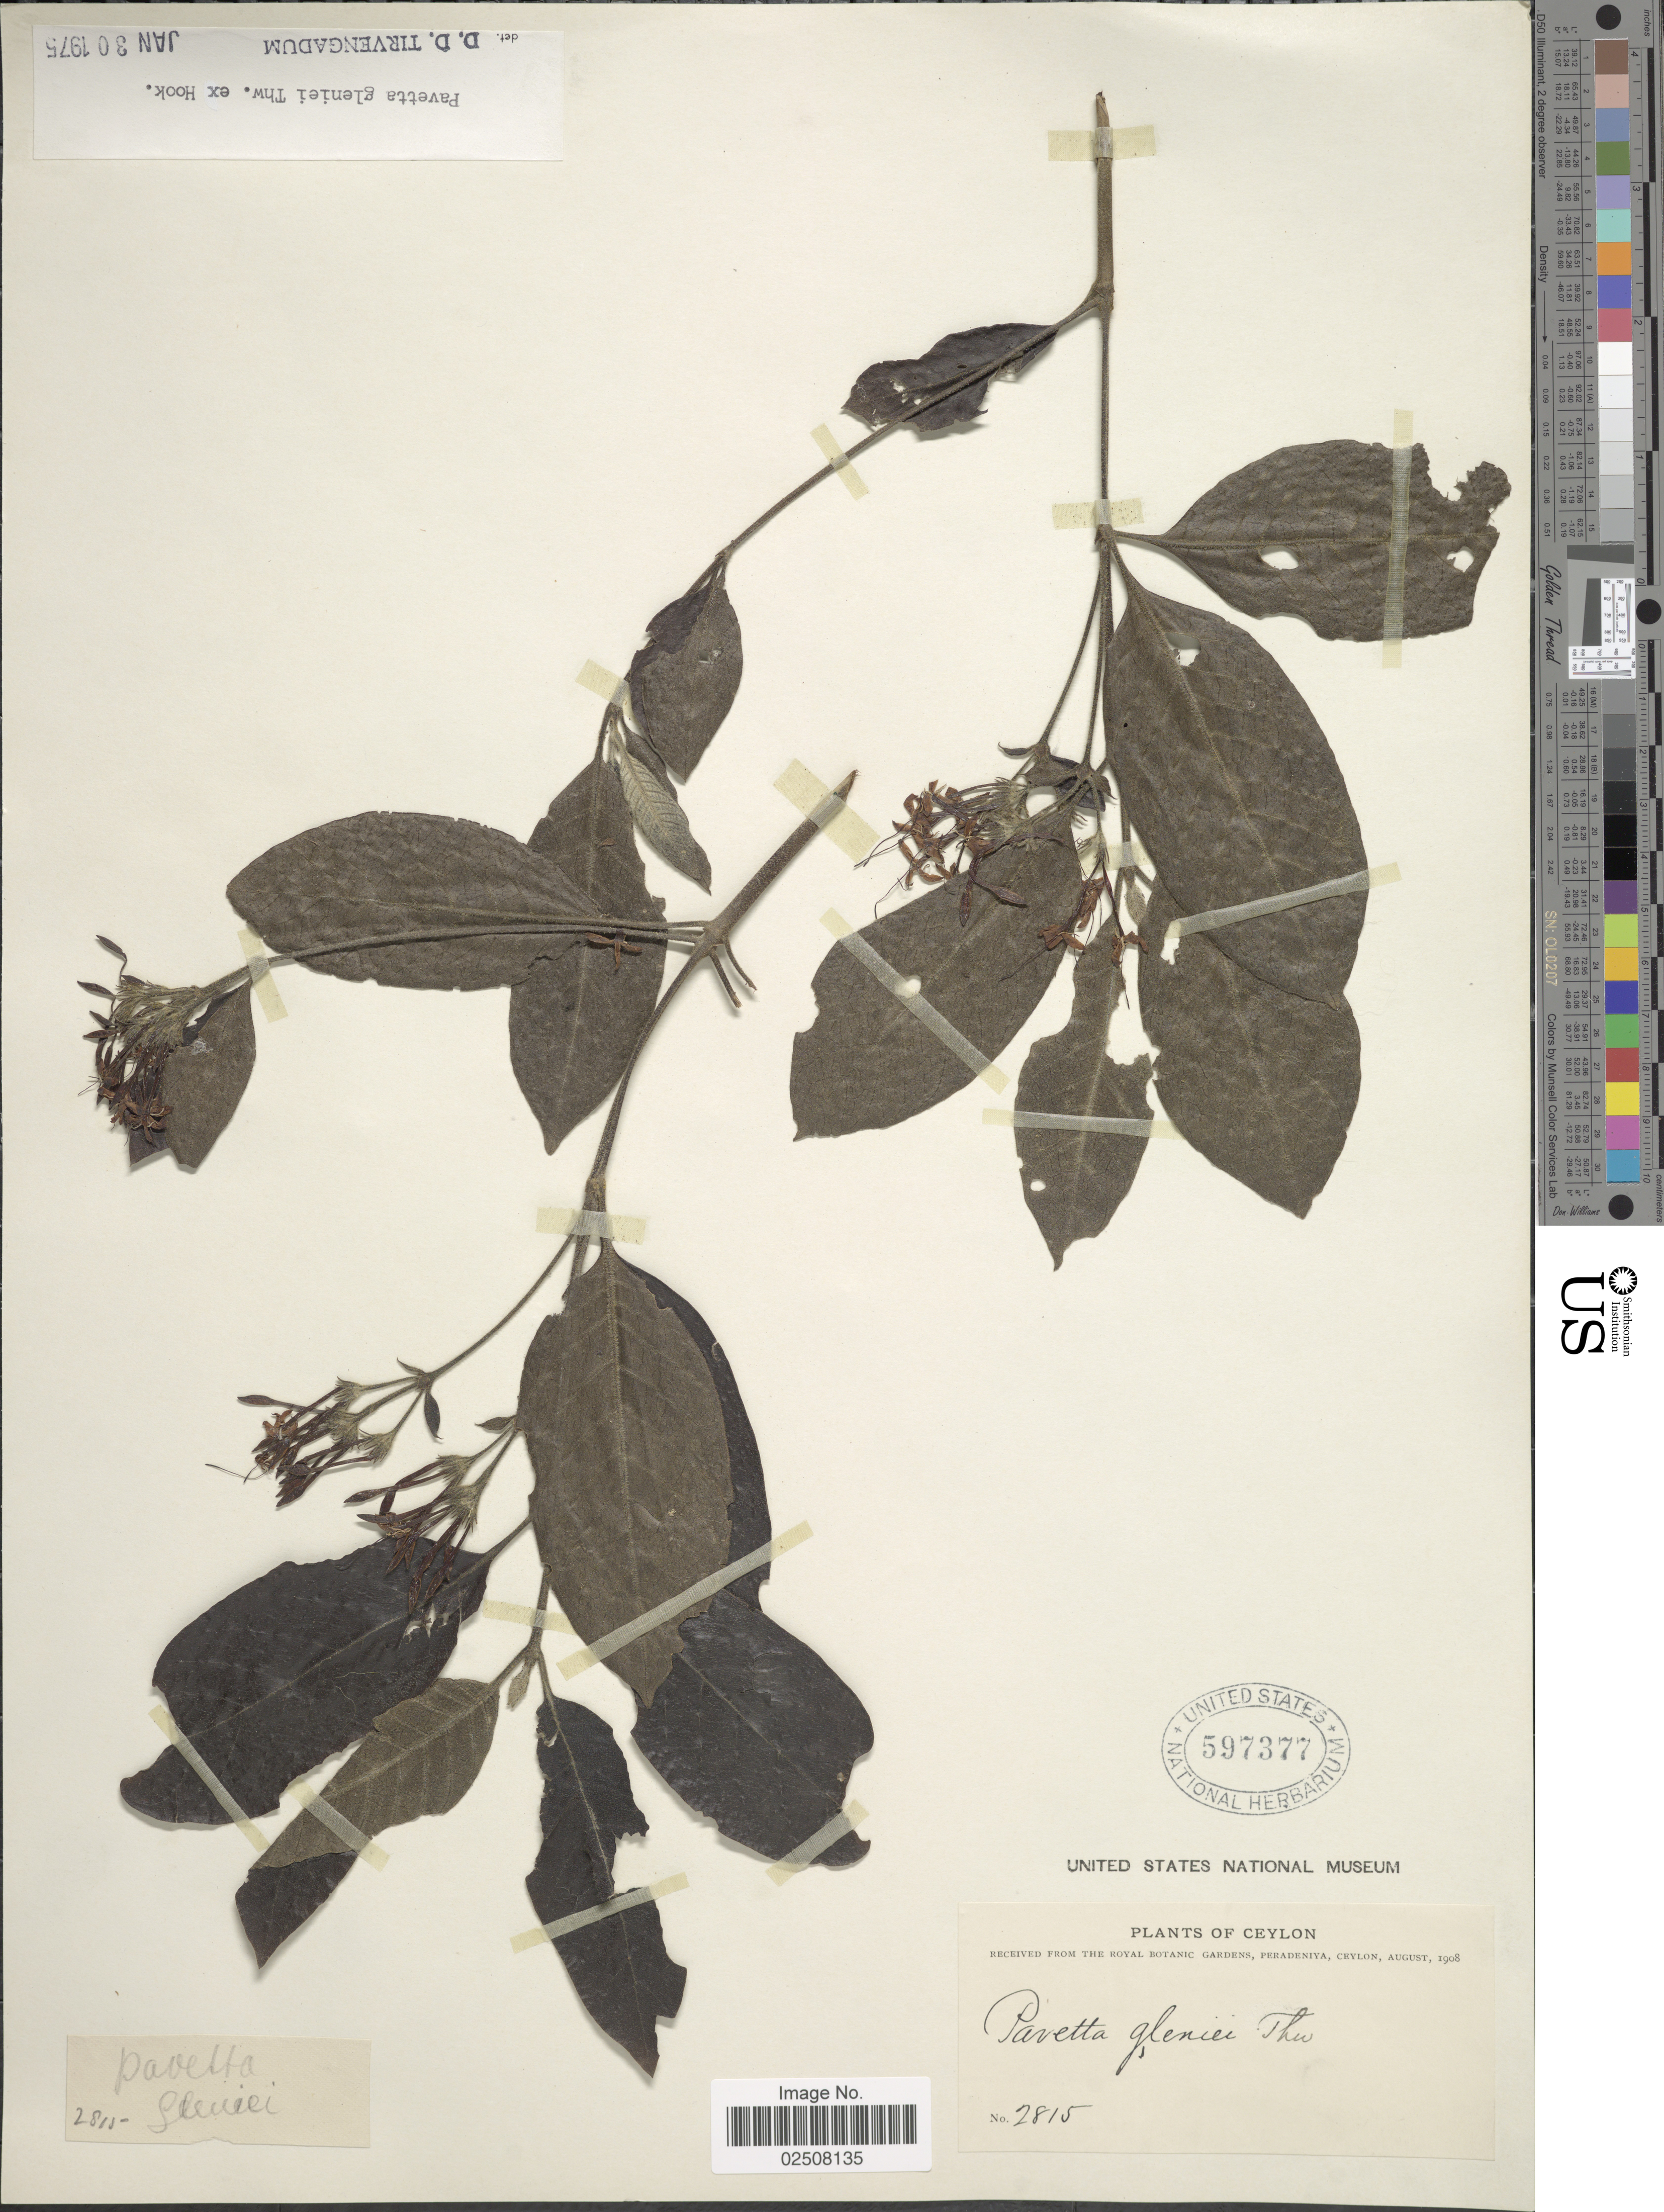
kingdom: Plantae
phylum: Tracheophyta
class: Magnoliopsida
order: Gentianales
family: Rubiaceae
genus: Pavetta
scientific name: Pavetta gleniei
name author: Thwaites ex Hook. f.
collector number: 2815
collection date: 1908-08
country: Sri Lanka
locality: Ceylon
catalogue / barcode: US 597377